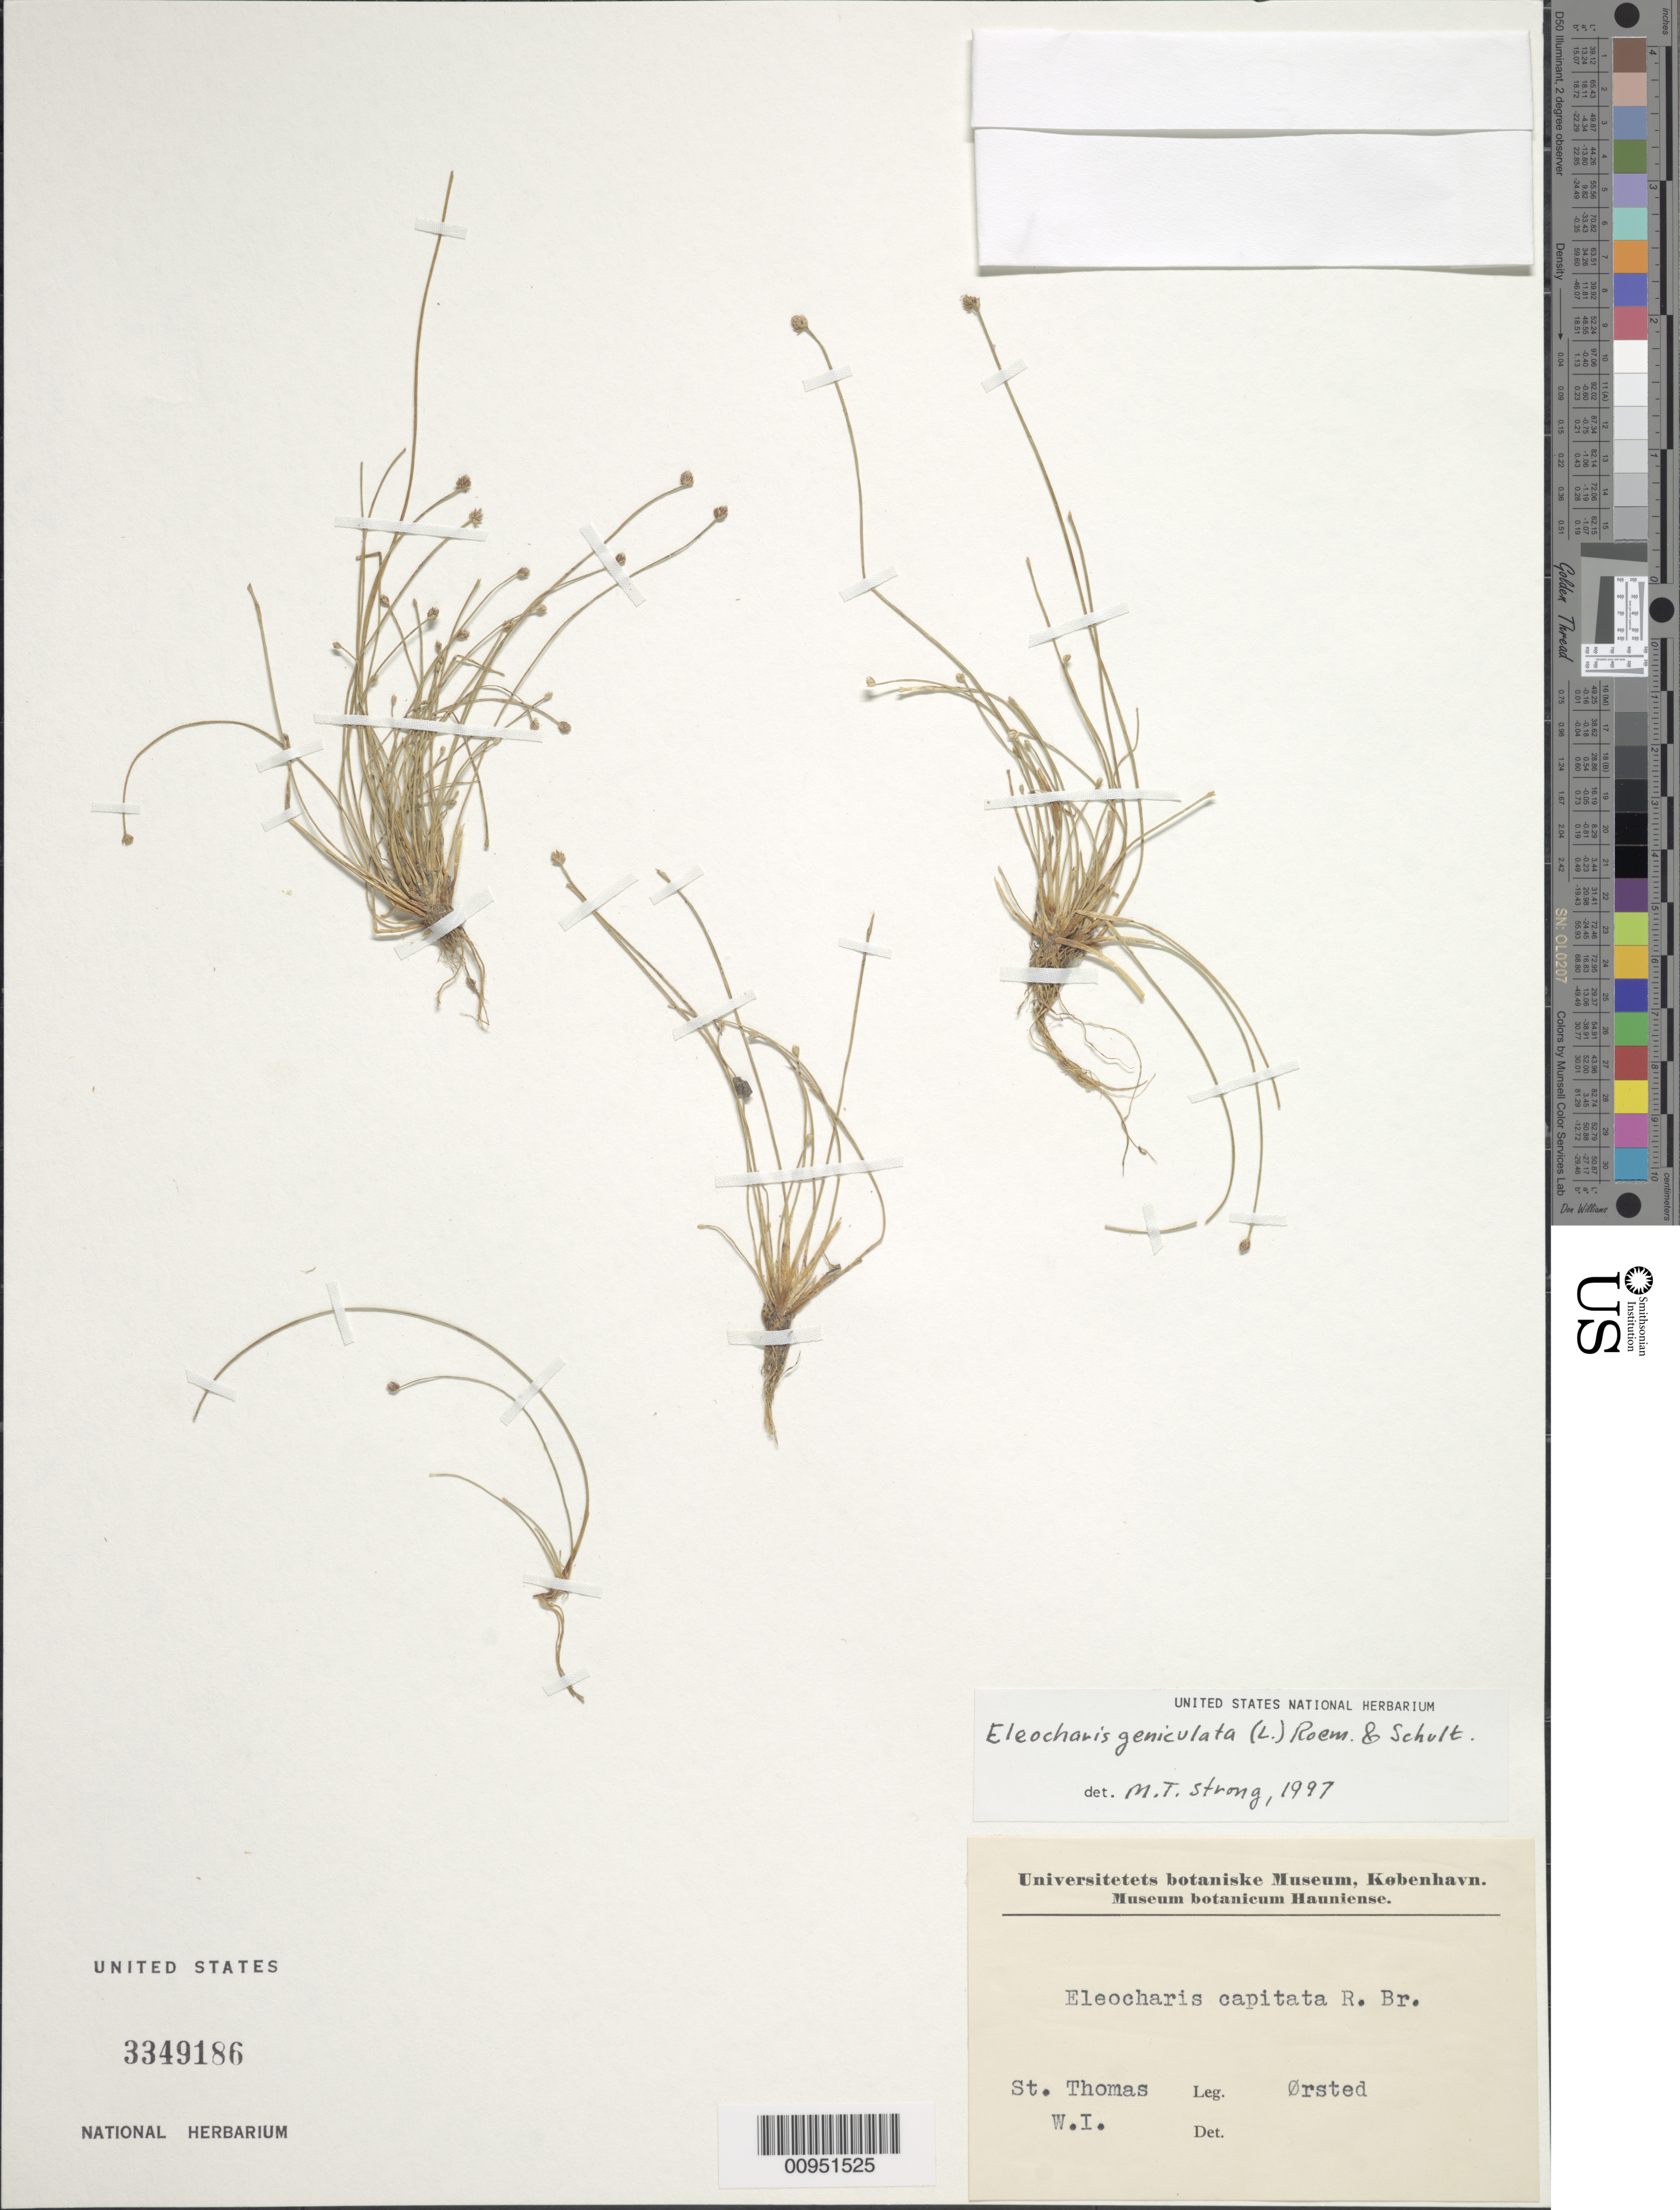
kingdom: Plantae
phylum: Tracheophyta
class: Liliopsida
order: Poales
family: Cyperaceae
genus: Eleocharis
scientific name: Eleocharis geniculata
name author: (L.) Roem. & Schult.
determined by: Strong, M. T., (US), Smithsonian Institution - National Museum of Natural History (UNITED STATES)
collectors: A. S. Oersted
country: U.S. Virgin Islands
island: St. Thomas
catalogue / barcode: US 3349186